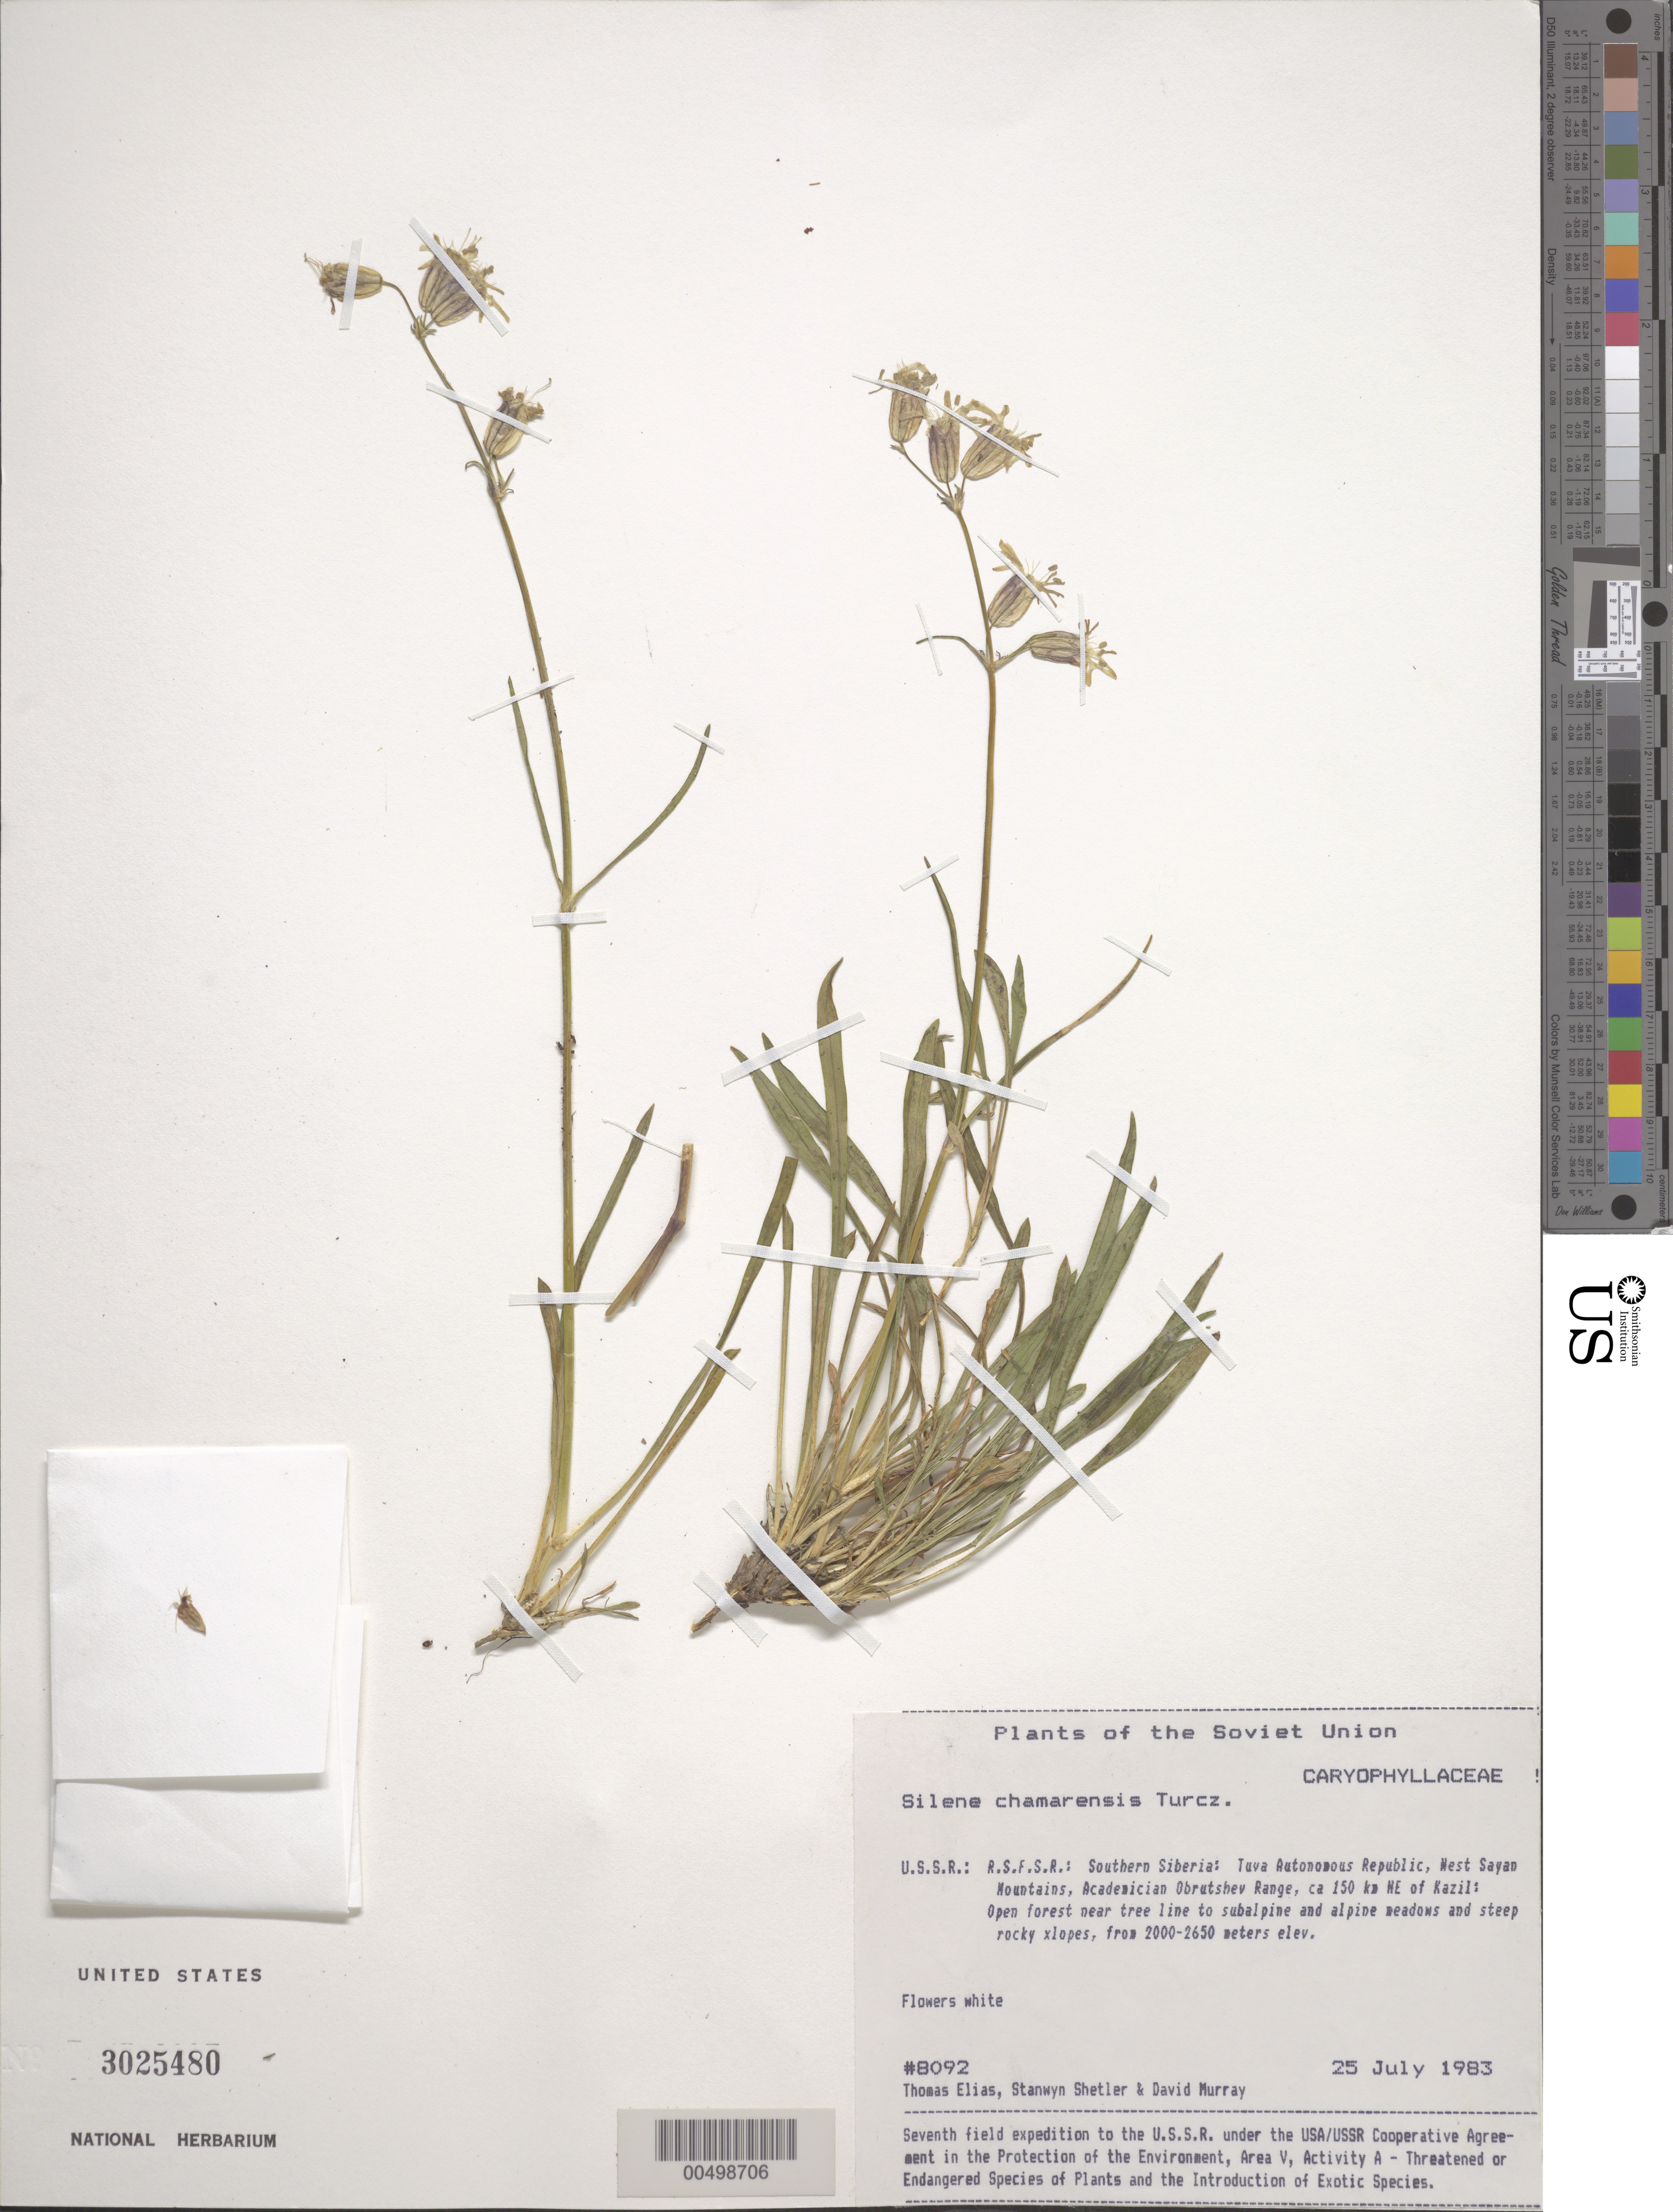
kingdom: Plantae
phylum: Tracheophyta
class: Magnoliopsida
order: Caryophyllales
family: Caryophyllaceae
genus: Silene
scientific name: Silene chamarensis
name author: Turcz.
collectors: T. Elias, S. Shetler & D. F. Murray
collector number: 8092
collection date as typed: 25 Jul 1983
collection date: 1983-07-25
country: Russian Federation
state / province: Tuva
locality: West Sayan Mountains, Academician Obrutshev Range, ca. 150 km NE of Kazil [Kyzyl]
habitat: open forest near tree line to subalpine and alpine meadows and steep rocky slopes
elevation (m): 2000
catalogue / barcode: US 3025480